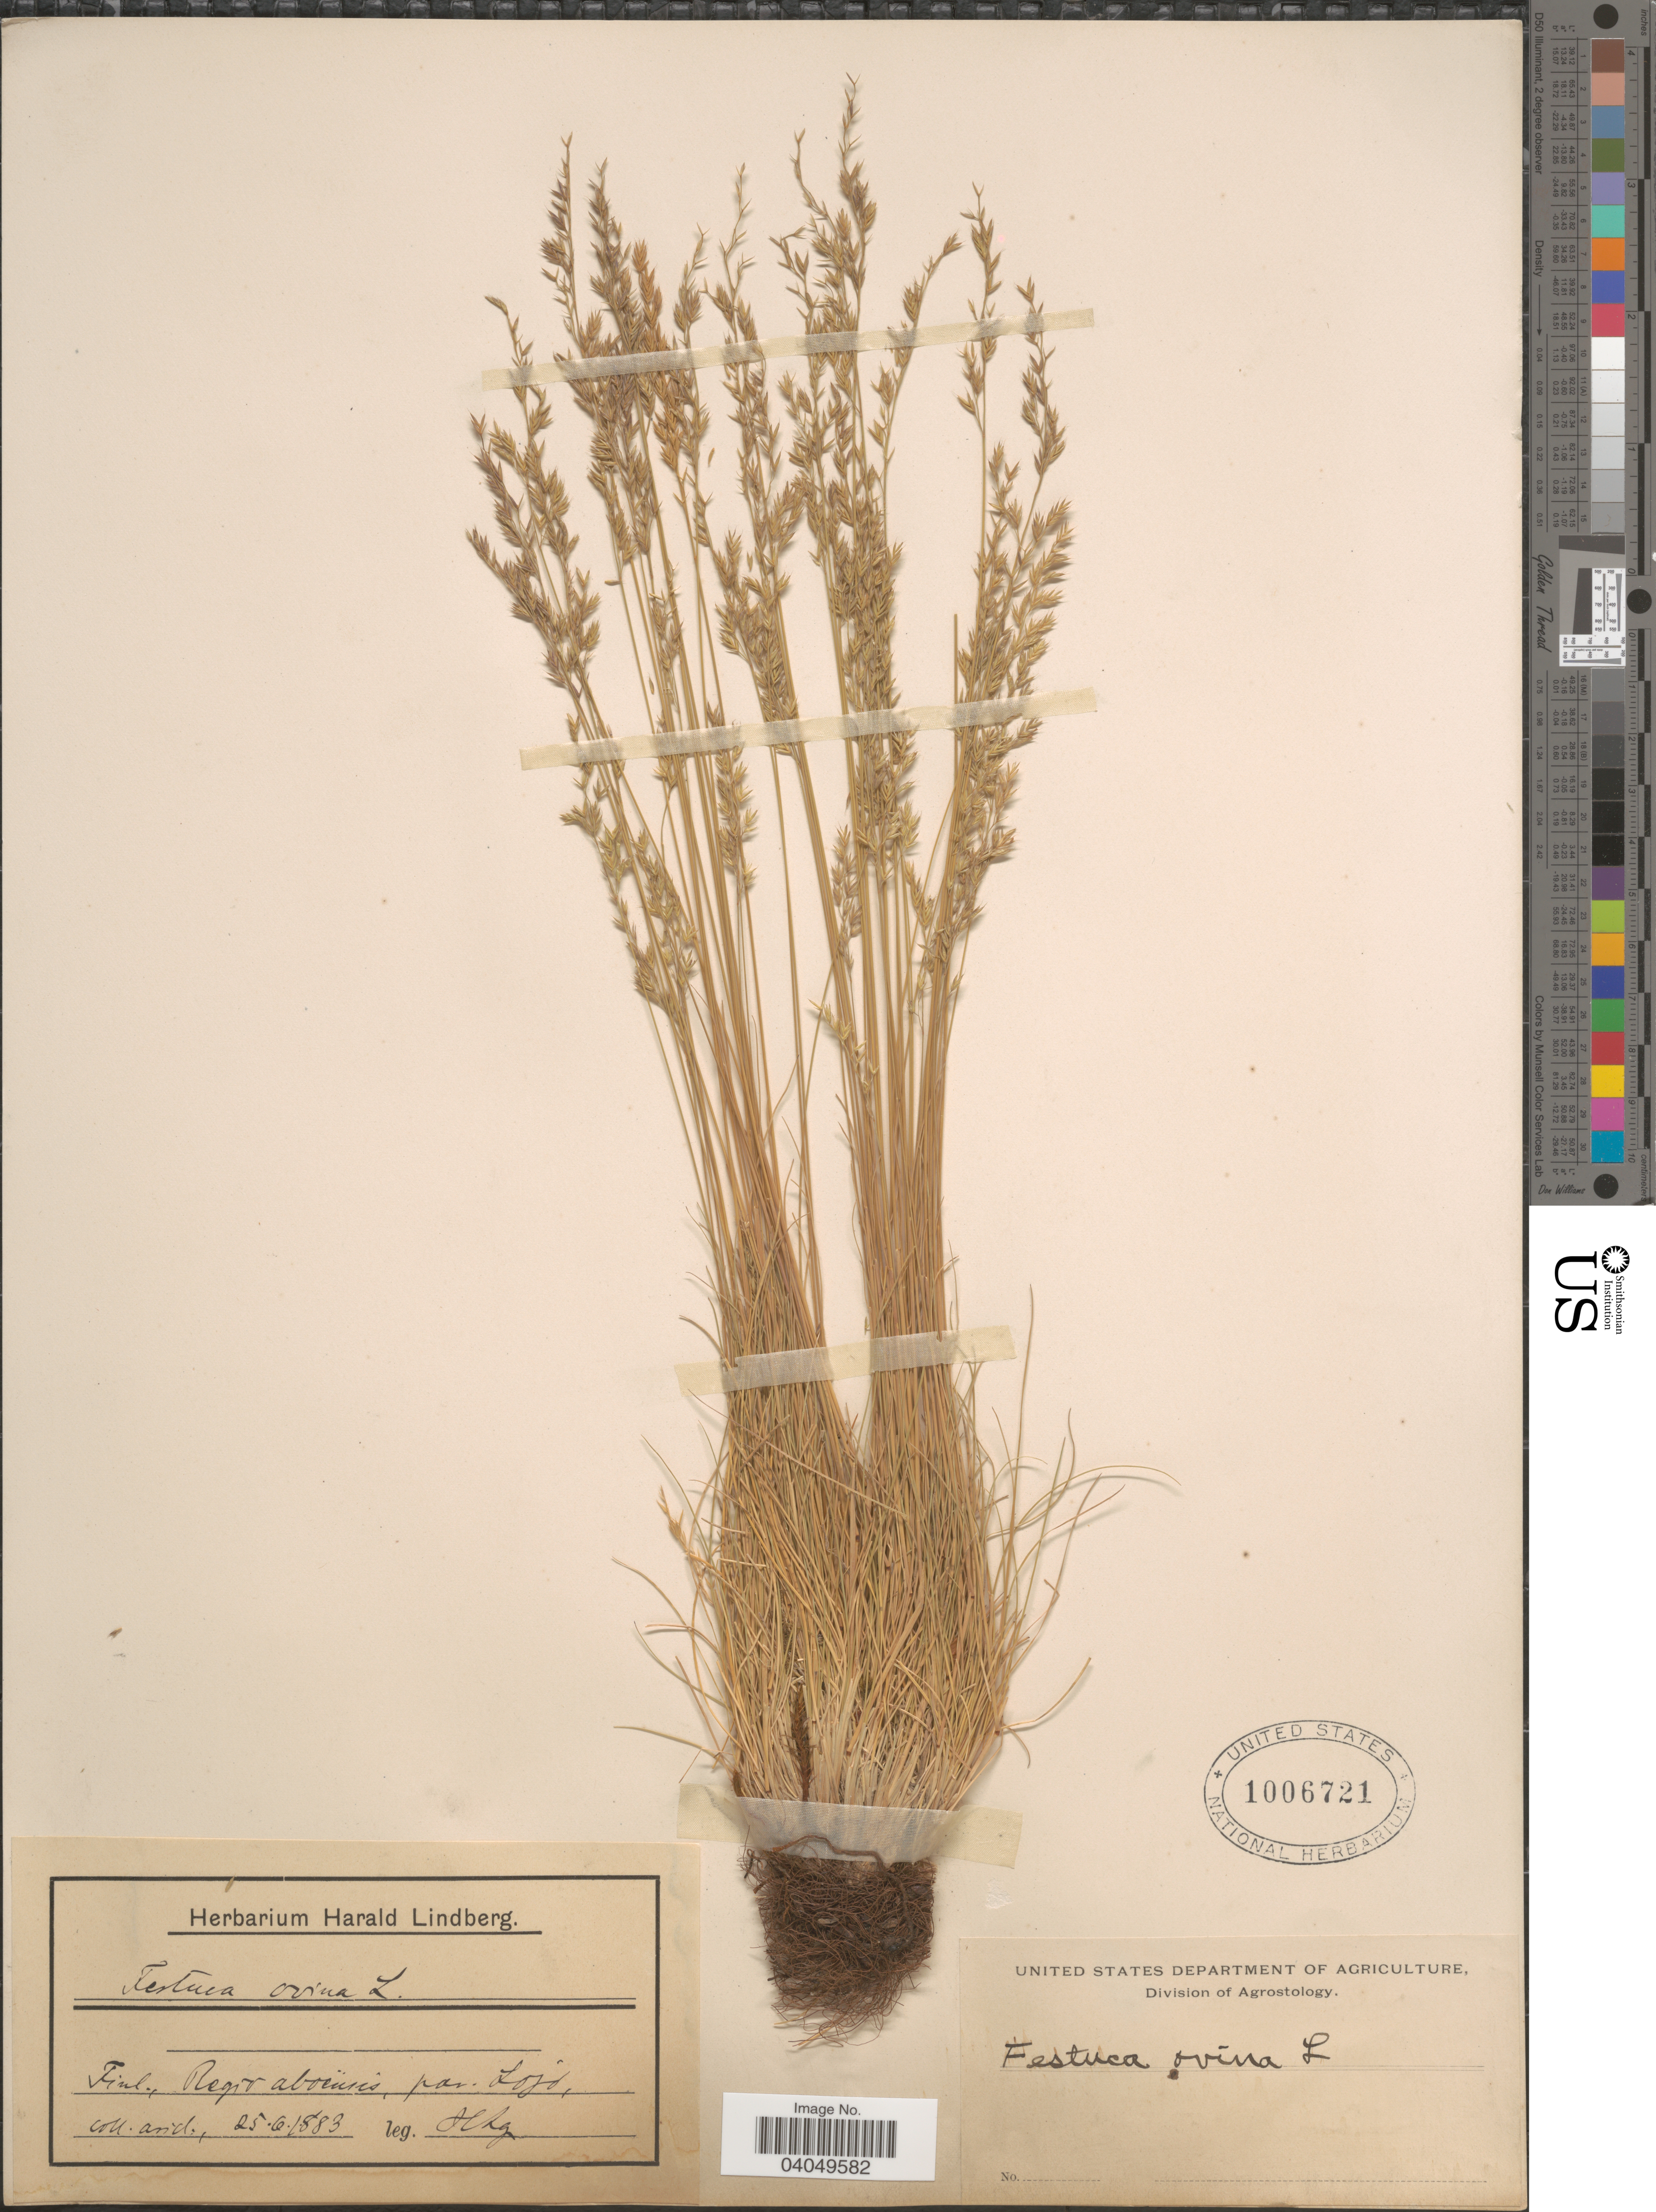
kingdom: Plantae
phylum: Tracheophyta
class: Liliopsida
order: Poales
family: Poaceae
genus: Festuca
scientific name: Festuca ovina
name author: L.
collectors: H. Lindberg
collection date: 1883-06-25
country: Finland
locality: Finl., Regio aboënsis, par. Lojo, coll. arrid.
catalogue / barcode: US 1006721